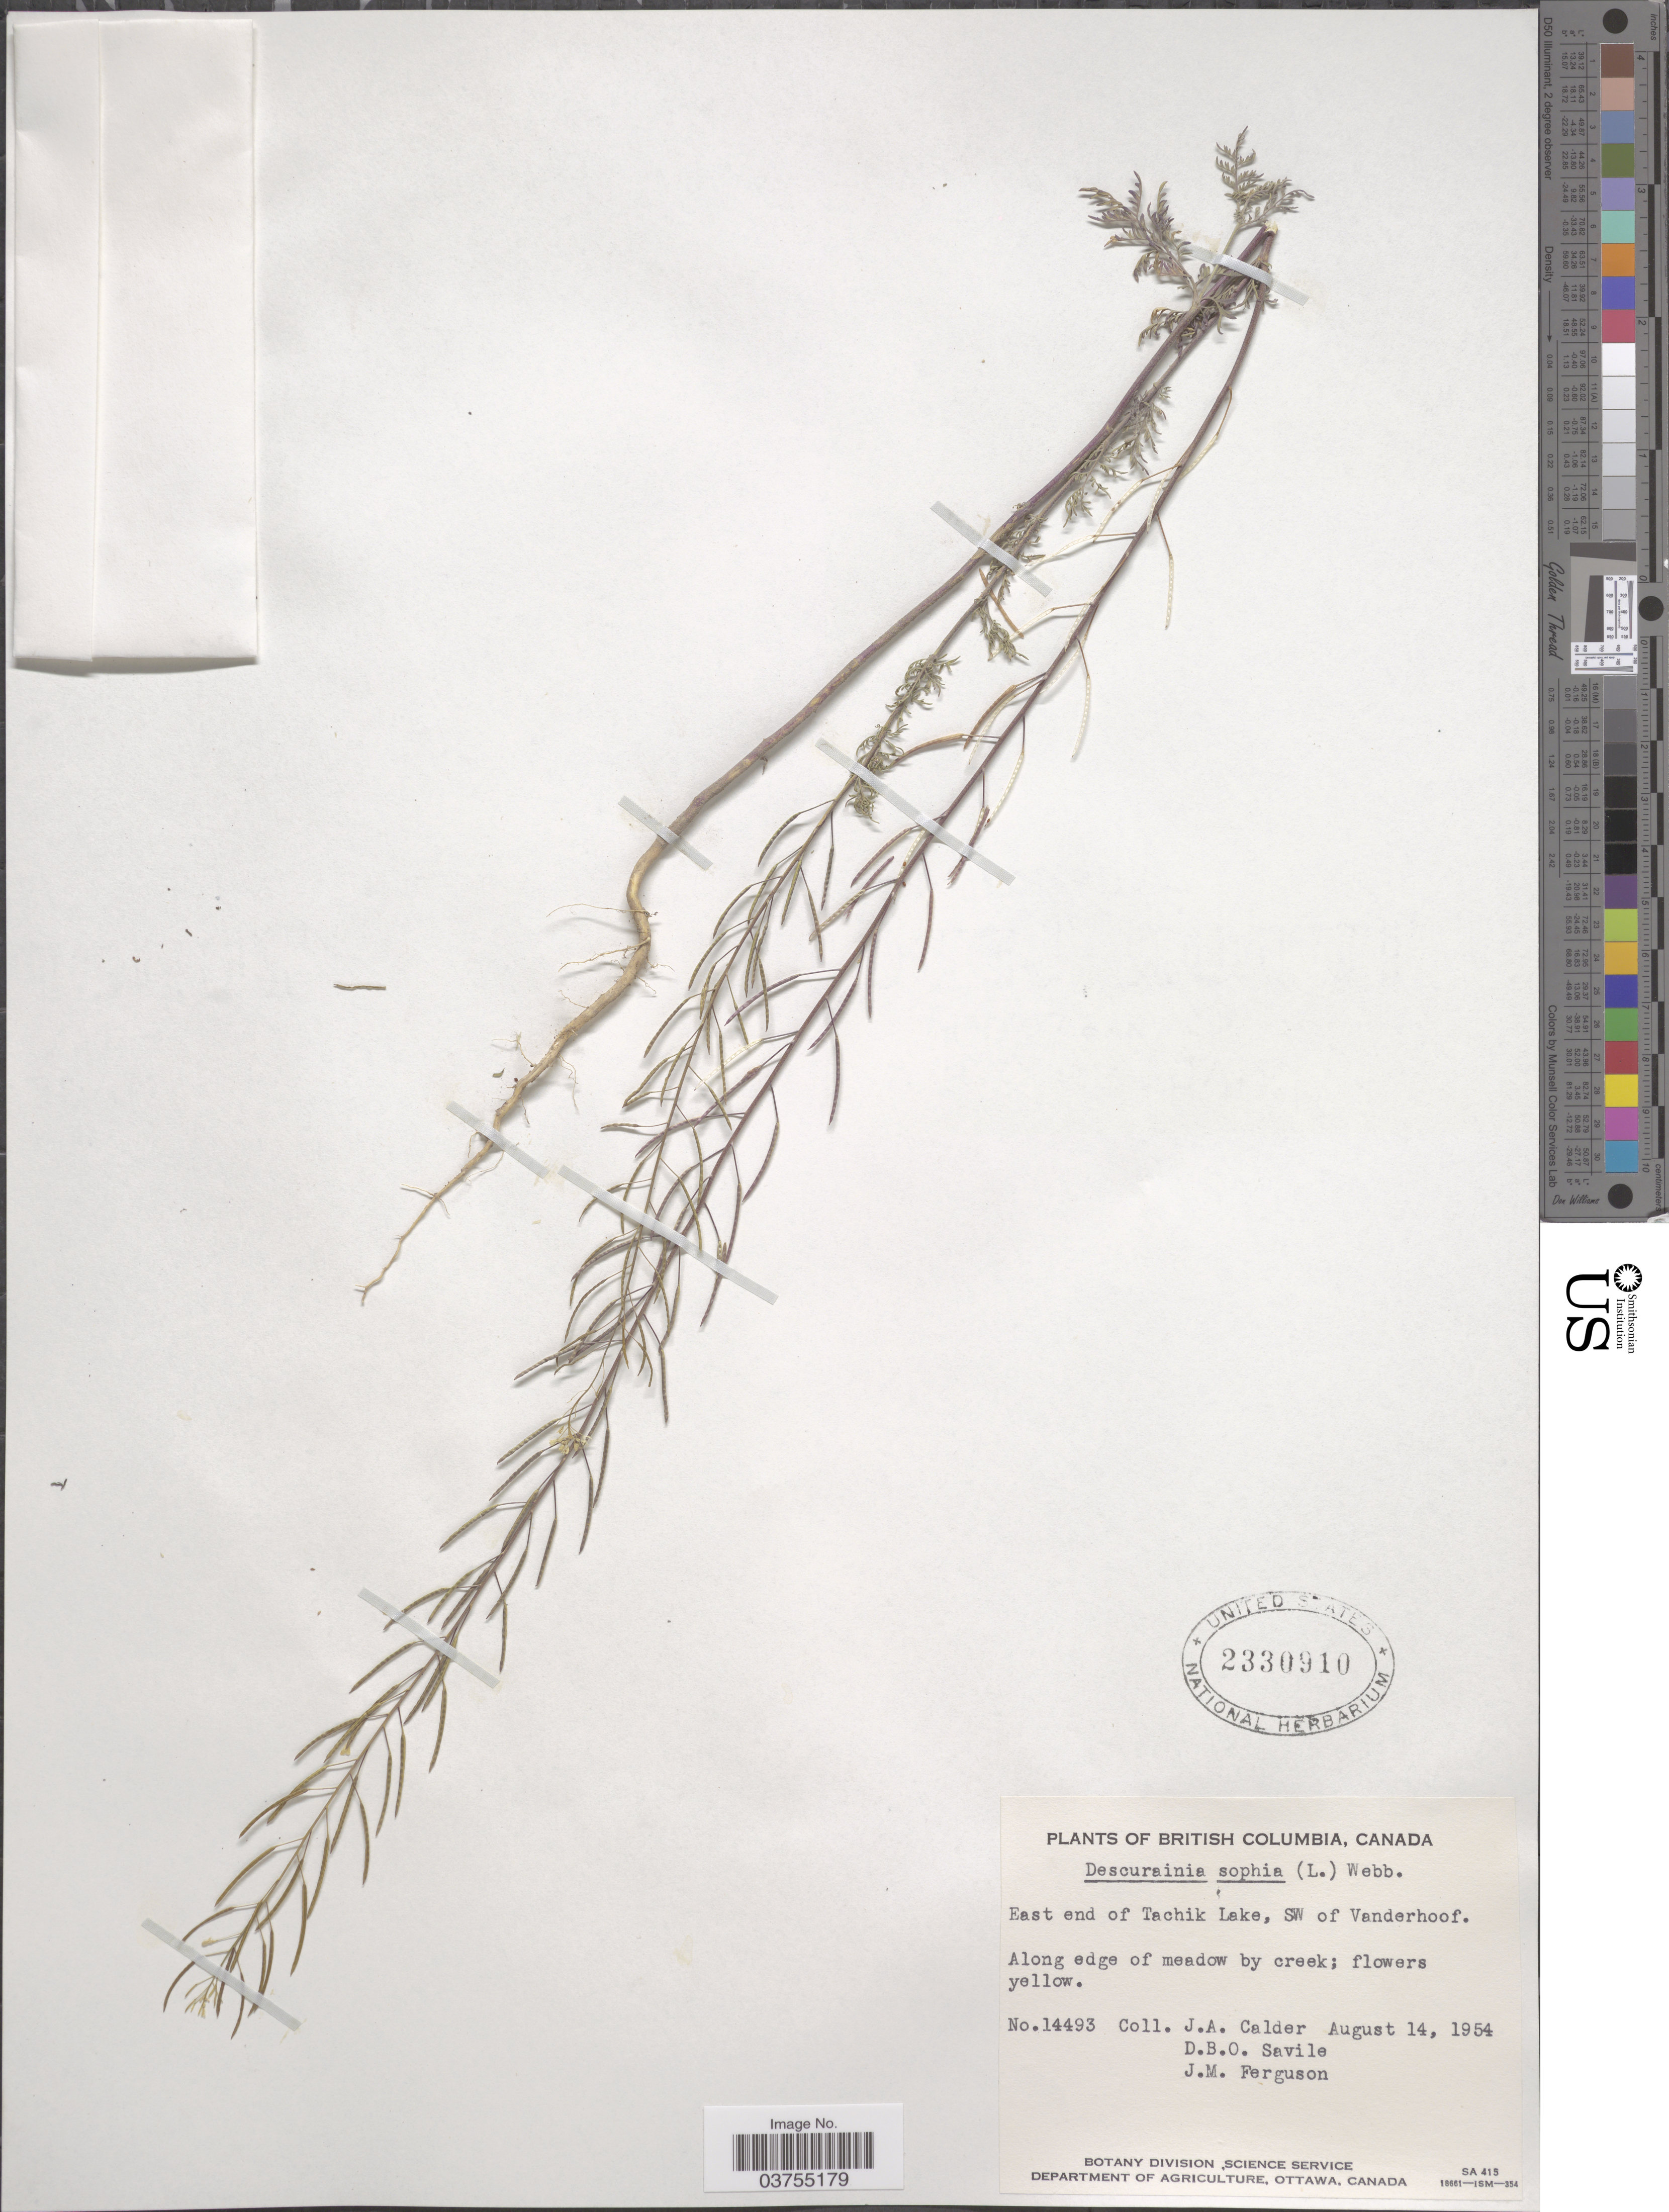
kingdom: Plantae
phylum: Tracheophyta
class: Magnoliopsida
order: Brassicales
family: Brassicaceae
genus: Descurainia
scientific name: Descurainia sophia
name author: (L.) Webb ex Prantl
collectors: J. A. Calder, D. Savile & J. M. Ferguson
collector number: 14493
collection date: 1954-08-14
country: Canada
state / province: British Columbia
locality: East end of Tachik Lake, SW of Vanderhoof. Along edge of meadow by creek.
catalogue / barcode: US 2330910